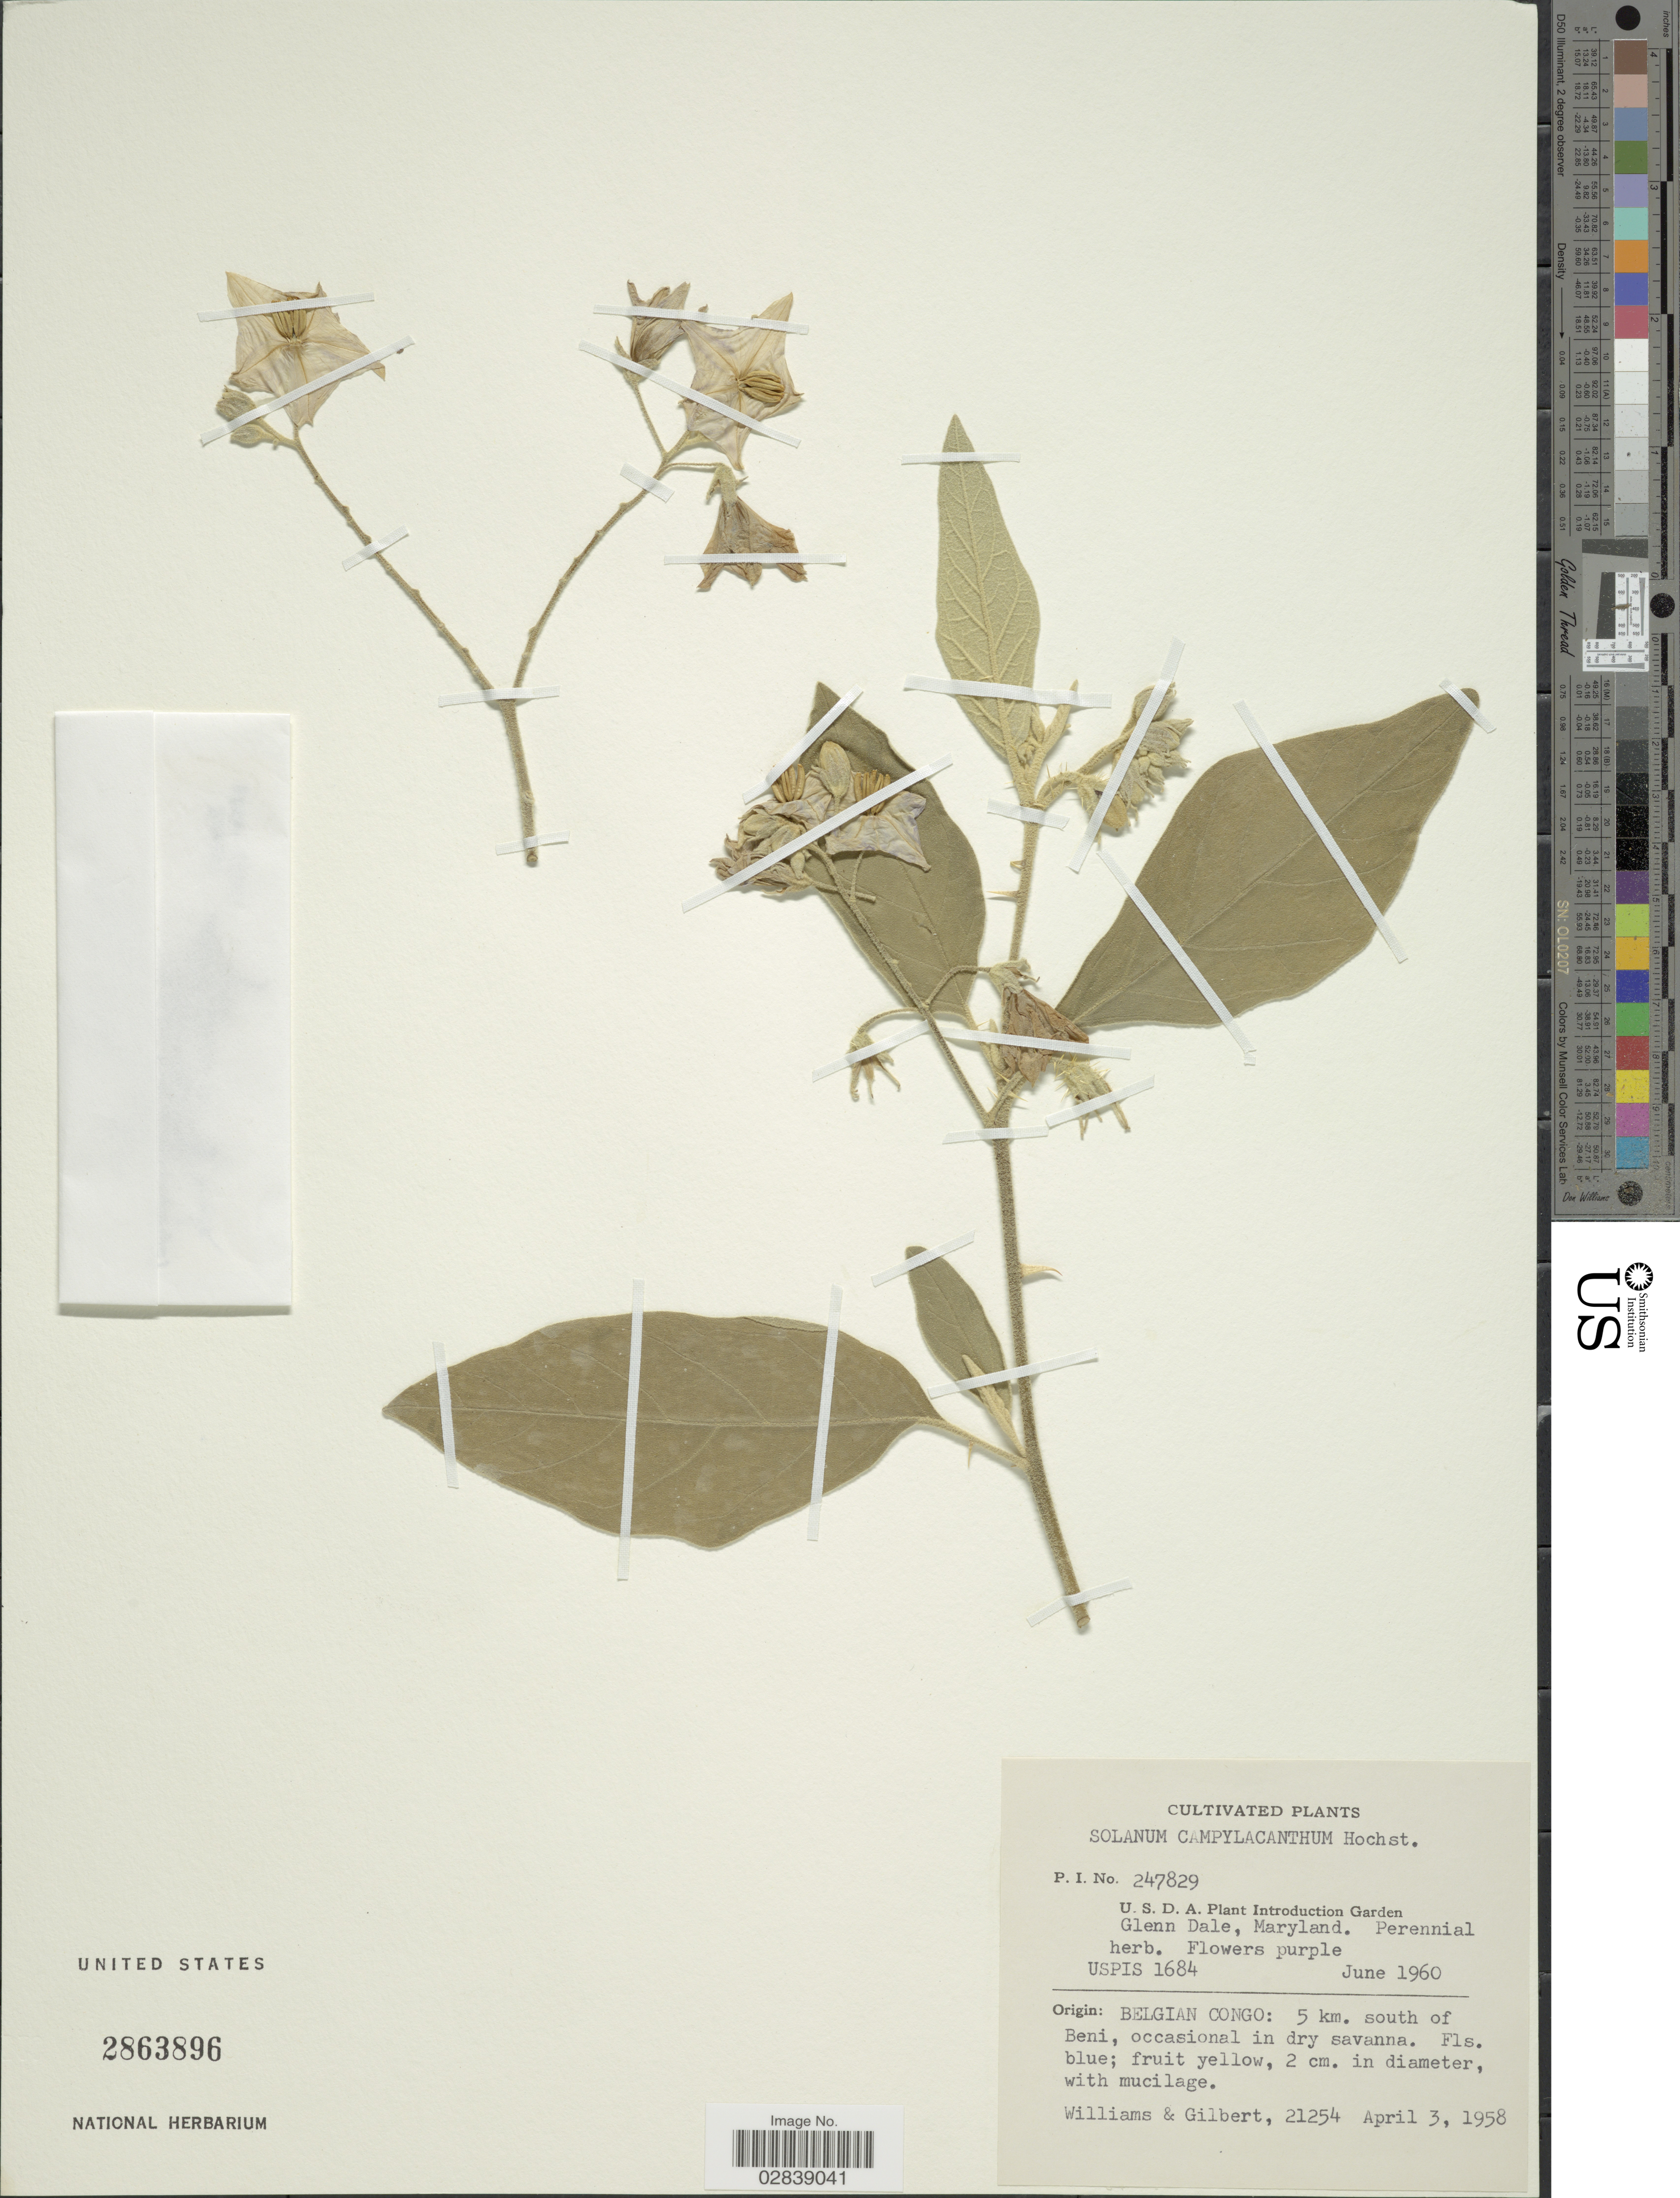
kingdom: Plantae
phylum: Tracheophyta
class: Magnoliopsida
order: Solanales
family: Solanaceae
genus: Solanum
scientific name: Solanum campylacanthum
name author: Hochst. ex A. Rich.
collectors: -- Williams & -. Gilbert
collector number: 21254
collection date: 1958-04-03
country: Congo, Democratic Republic of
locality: Belgian Congo: 5 km. south of Beni, occasional in dry savanna.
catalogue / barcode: US 2863896